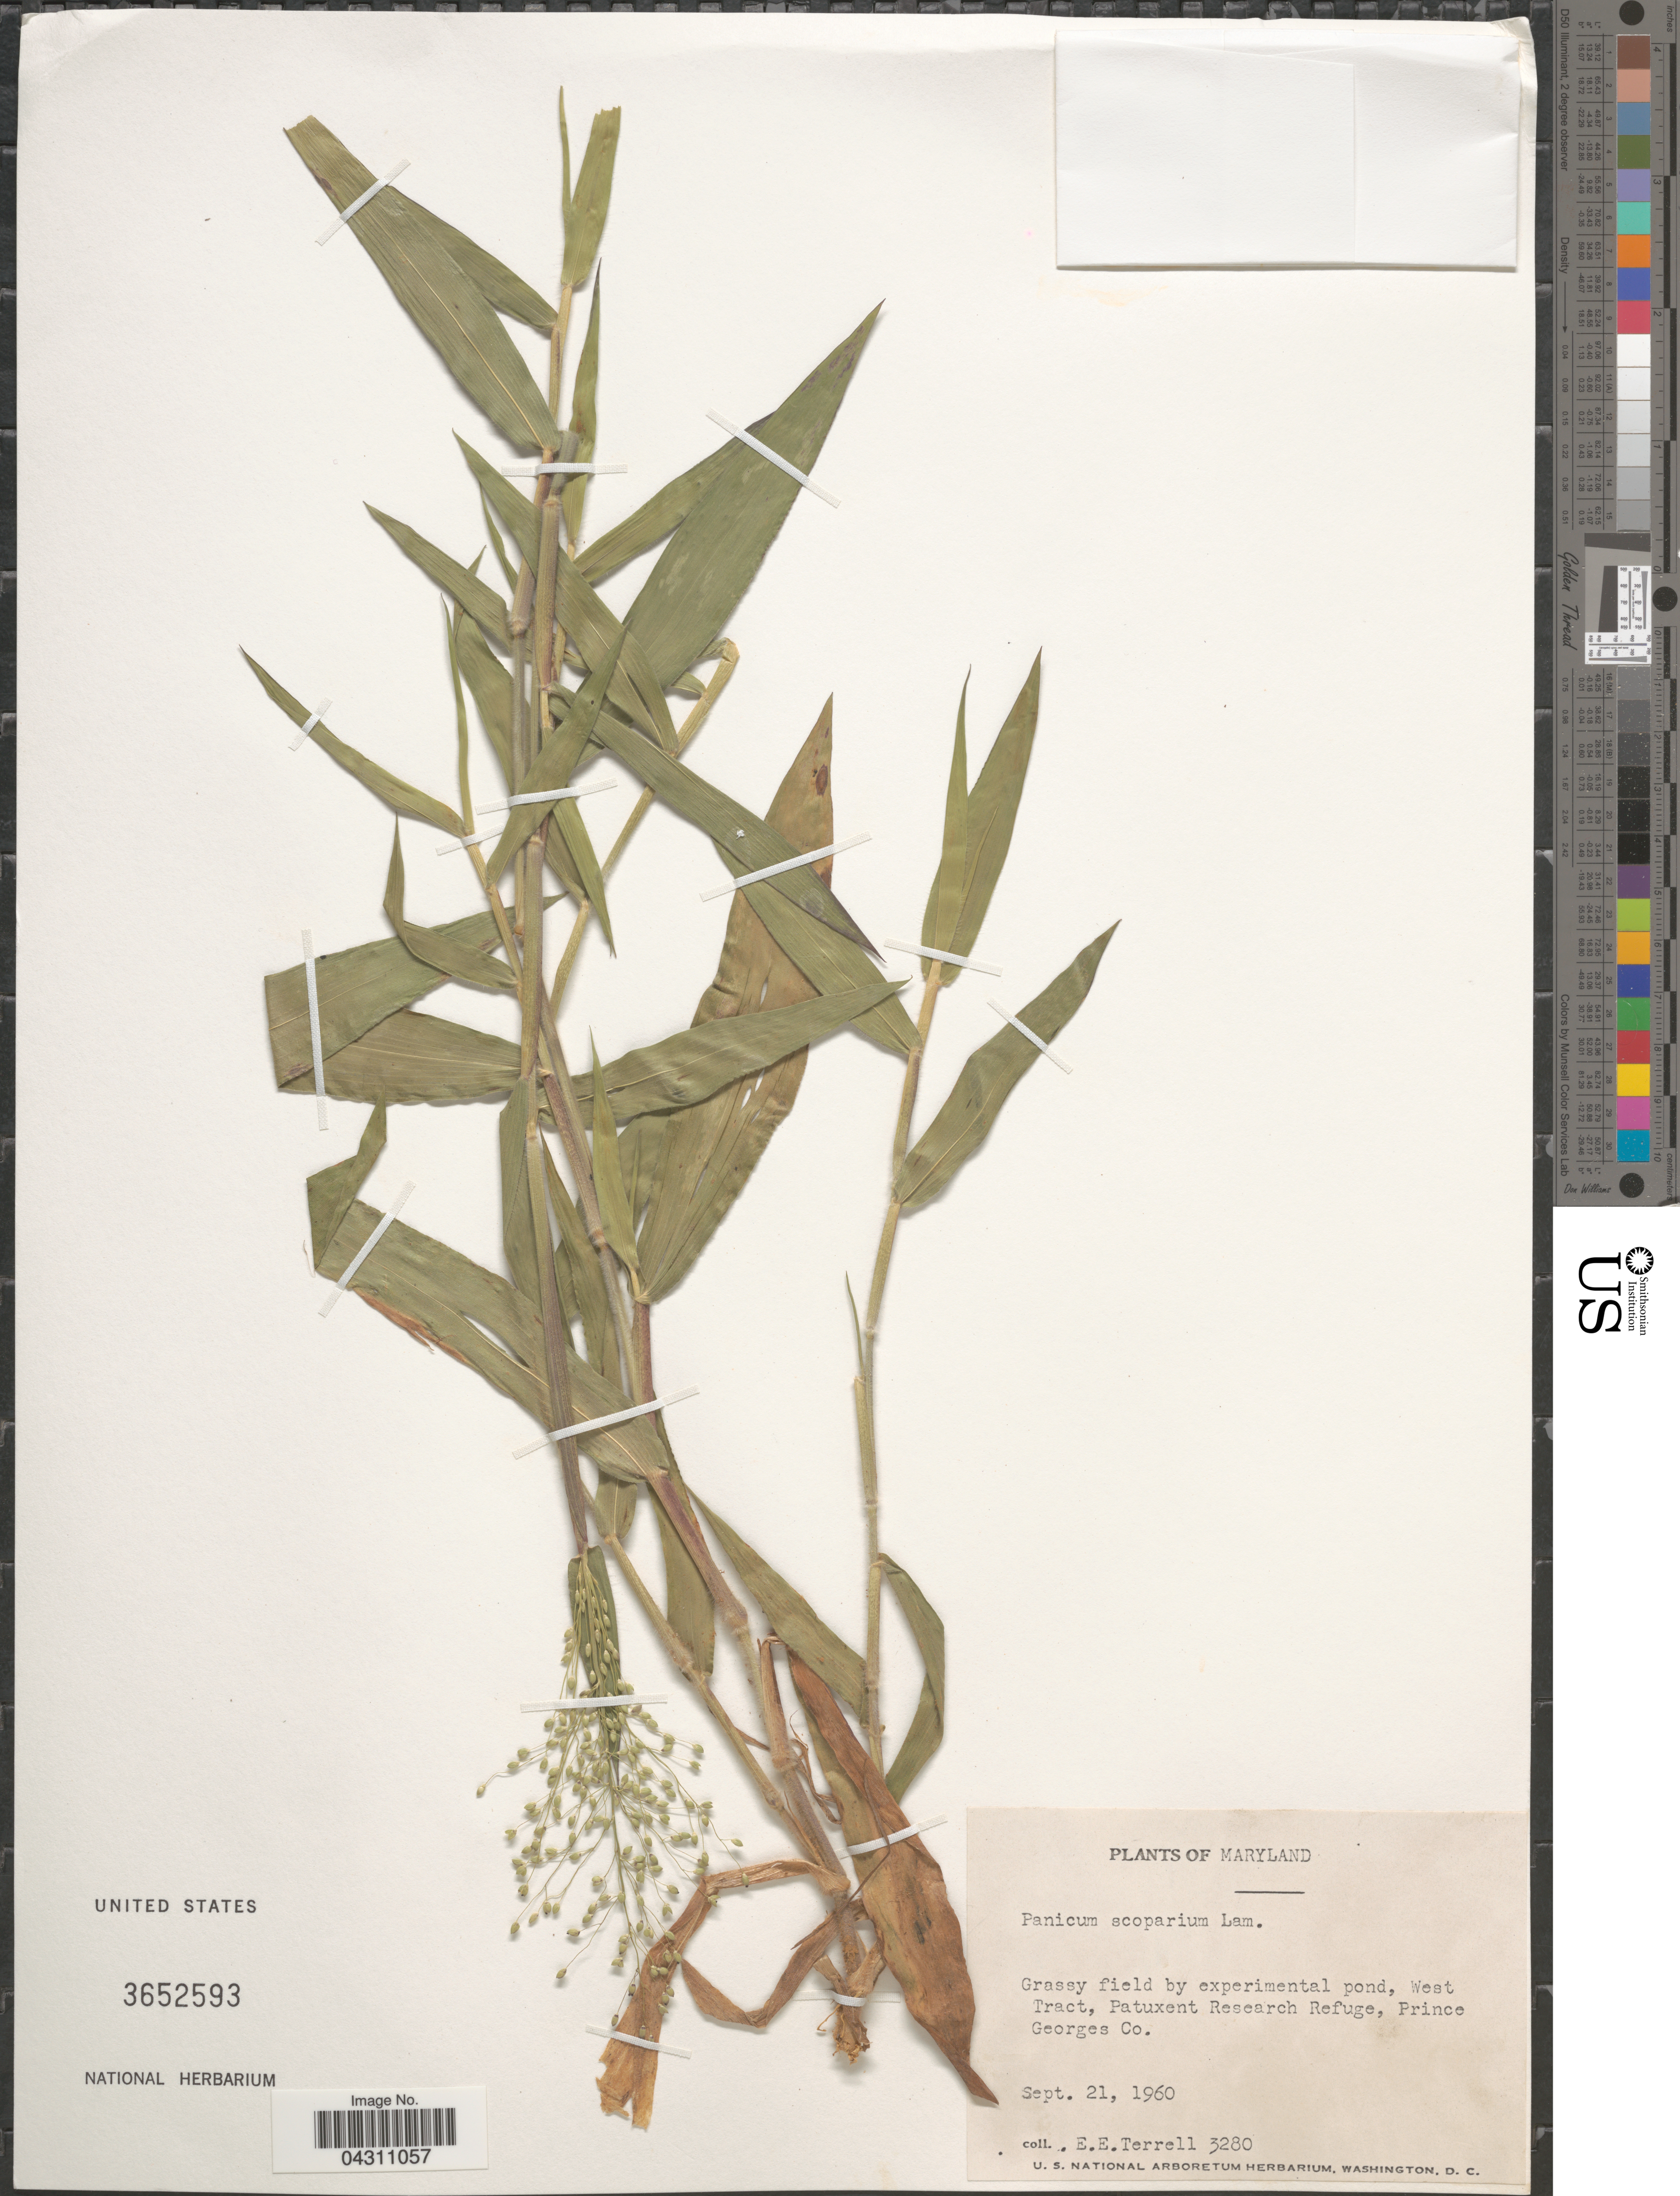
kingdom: Plantae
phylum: Tracheophyta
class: Liliopsida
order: Poales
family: Poaceae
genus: Dichanthelium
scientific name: Dichanthelium scoparium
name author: (Lam.) Gould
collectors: E. E. Terrell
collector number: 3280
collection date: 1960-09-21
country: United States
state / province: Maryland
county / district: Prince George's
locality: Grassy field by experimental pond, West Tract, Patuxent Research Refuge, Prince Georges Co.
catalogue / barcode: US 3652593